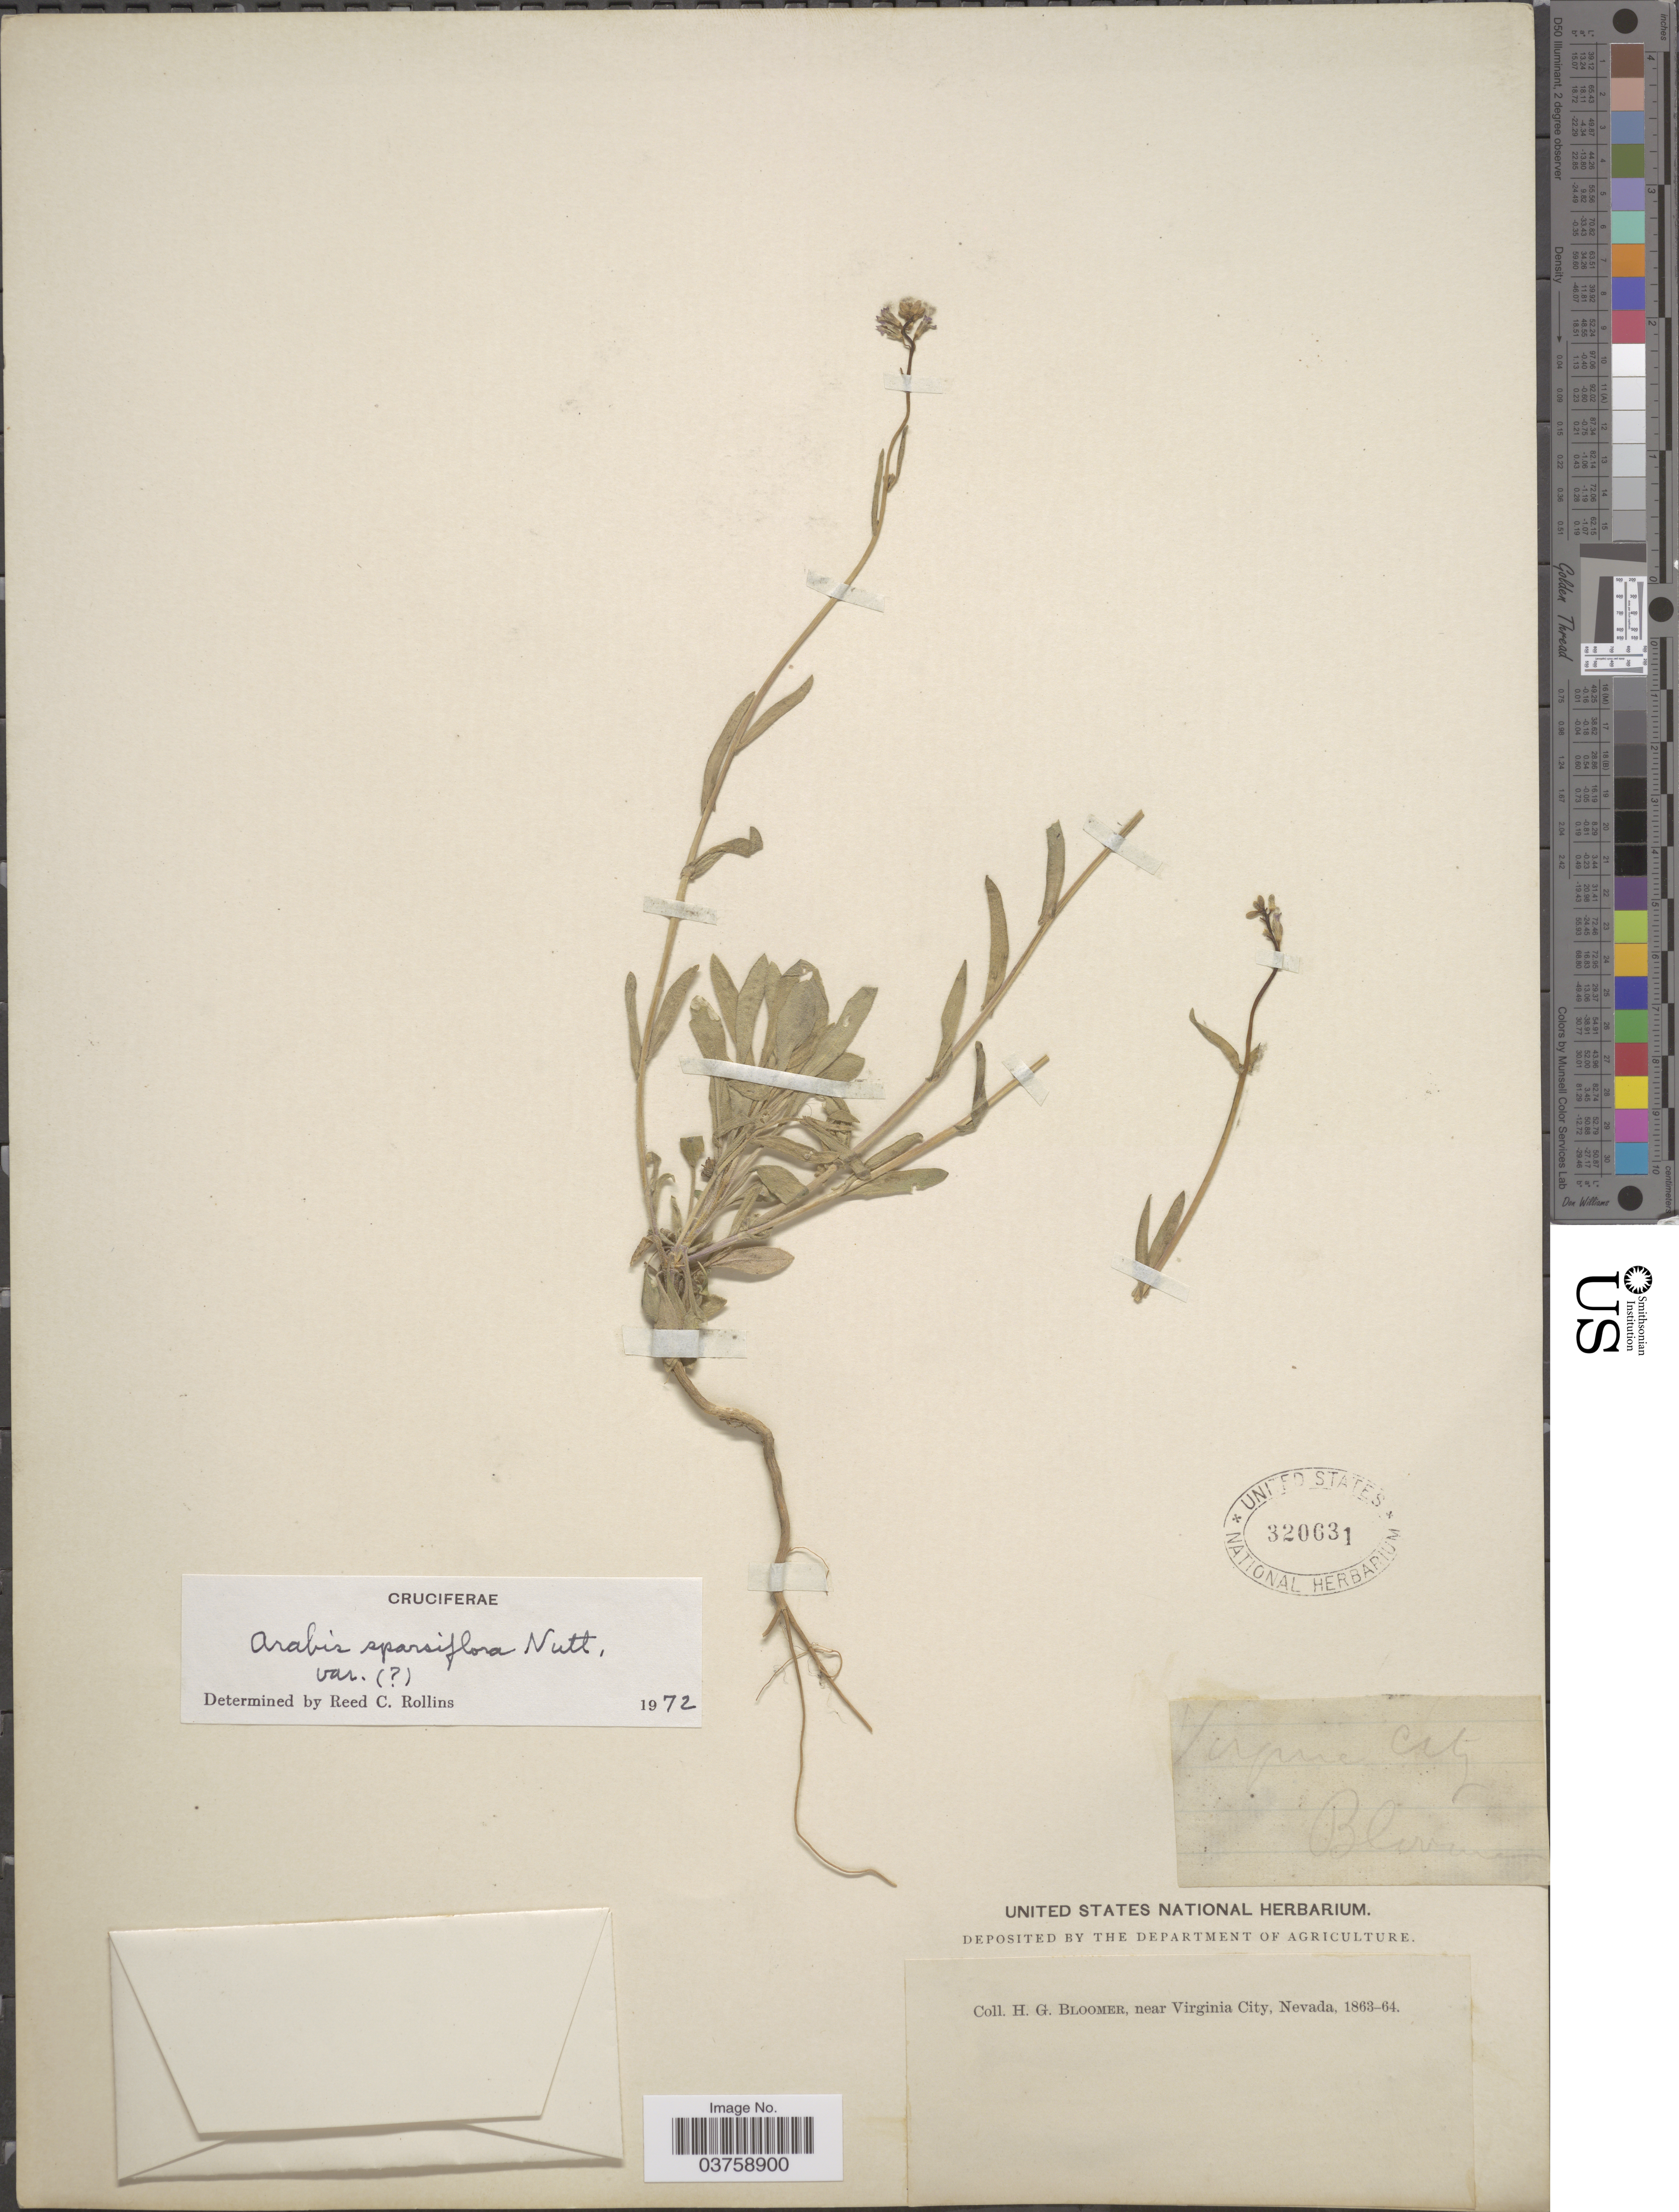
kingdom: Plantae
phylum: Tracheophyta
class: Magnoliopsida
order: Brassicales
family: Brassicaceae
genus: Arabis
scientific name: Arabis sparsiflora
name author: Nutt.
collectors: H. Bloomer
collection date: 1863/1864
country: United States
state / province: Nevada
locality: Near Virginia City.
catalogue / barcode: US 320631